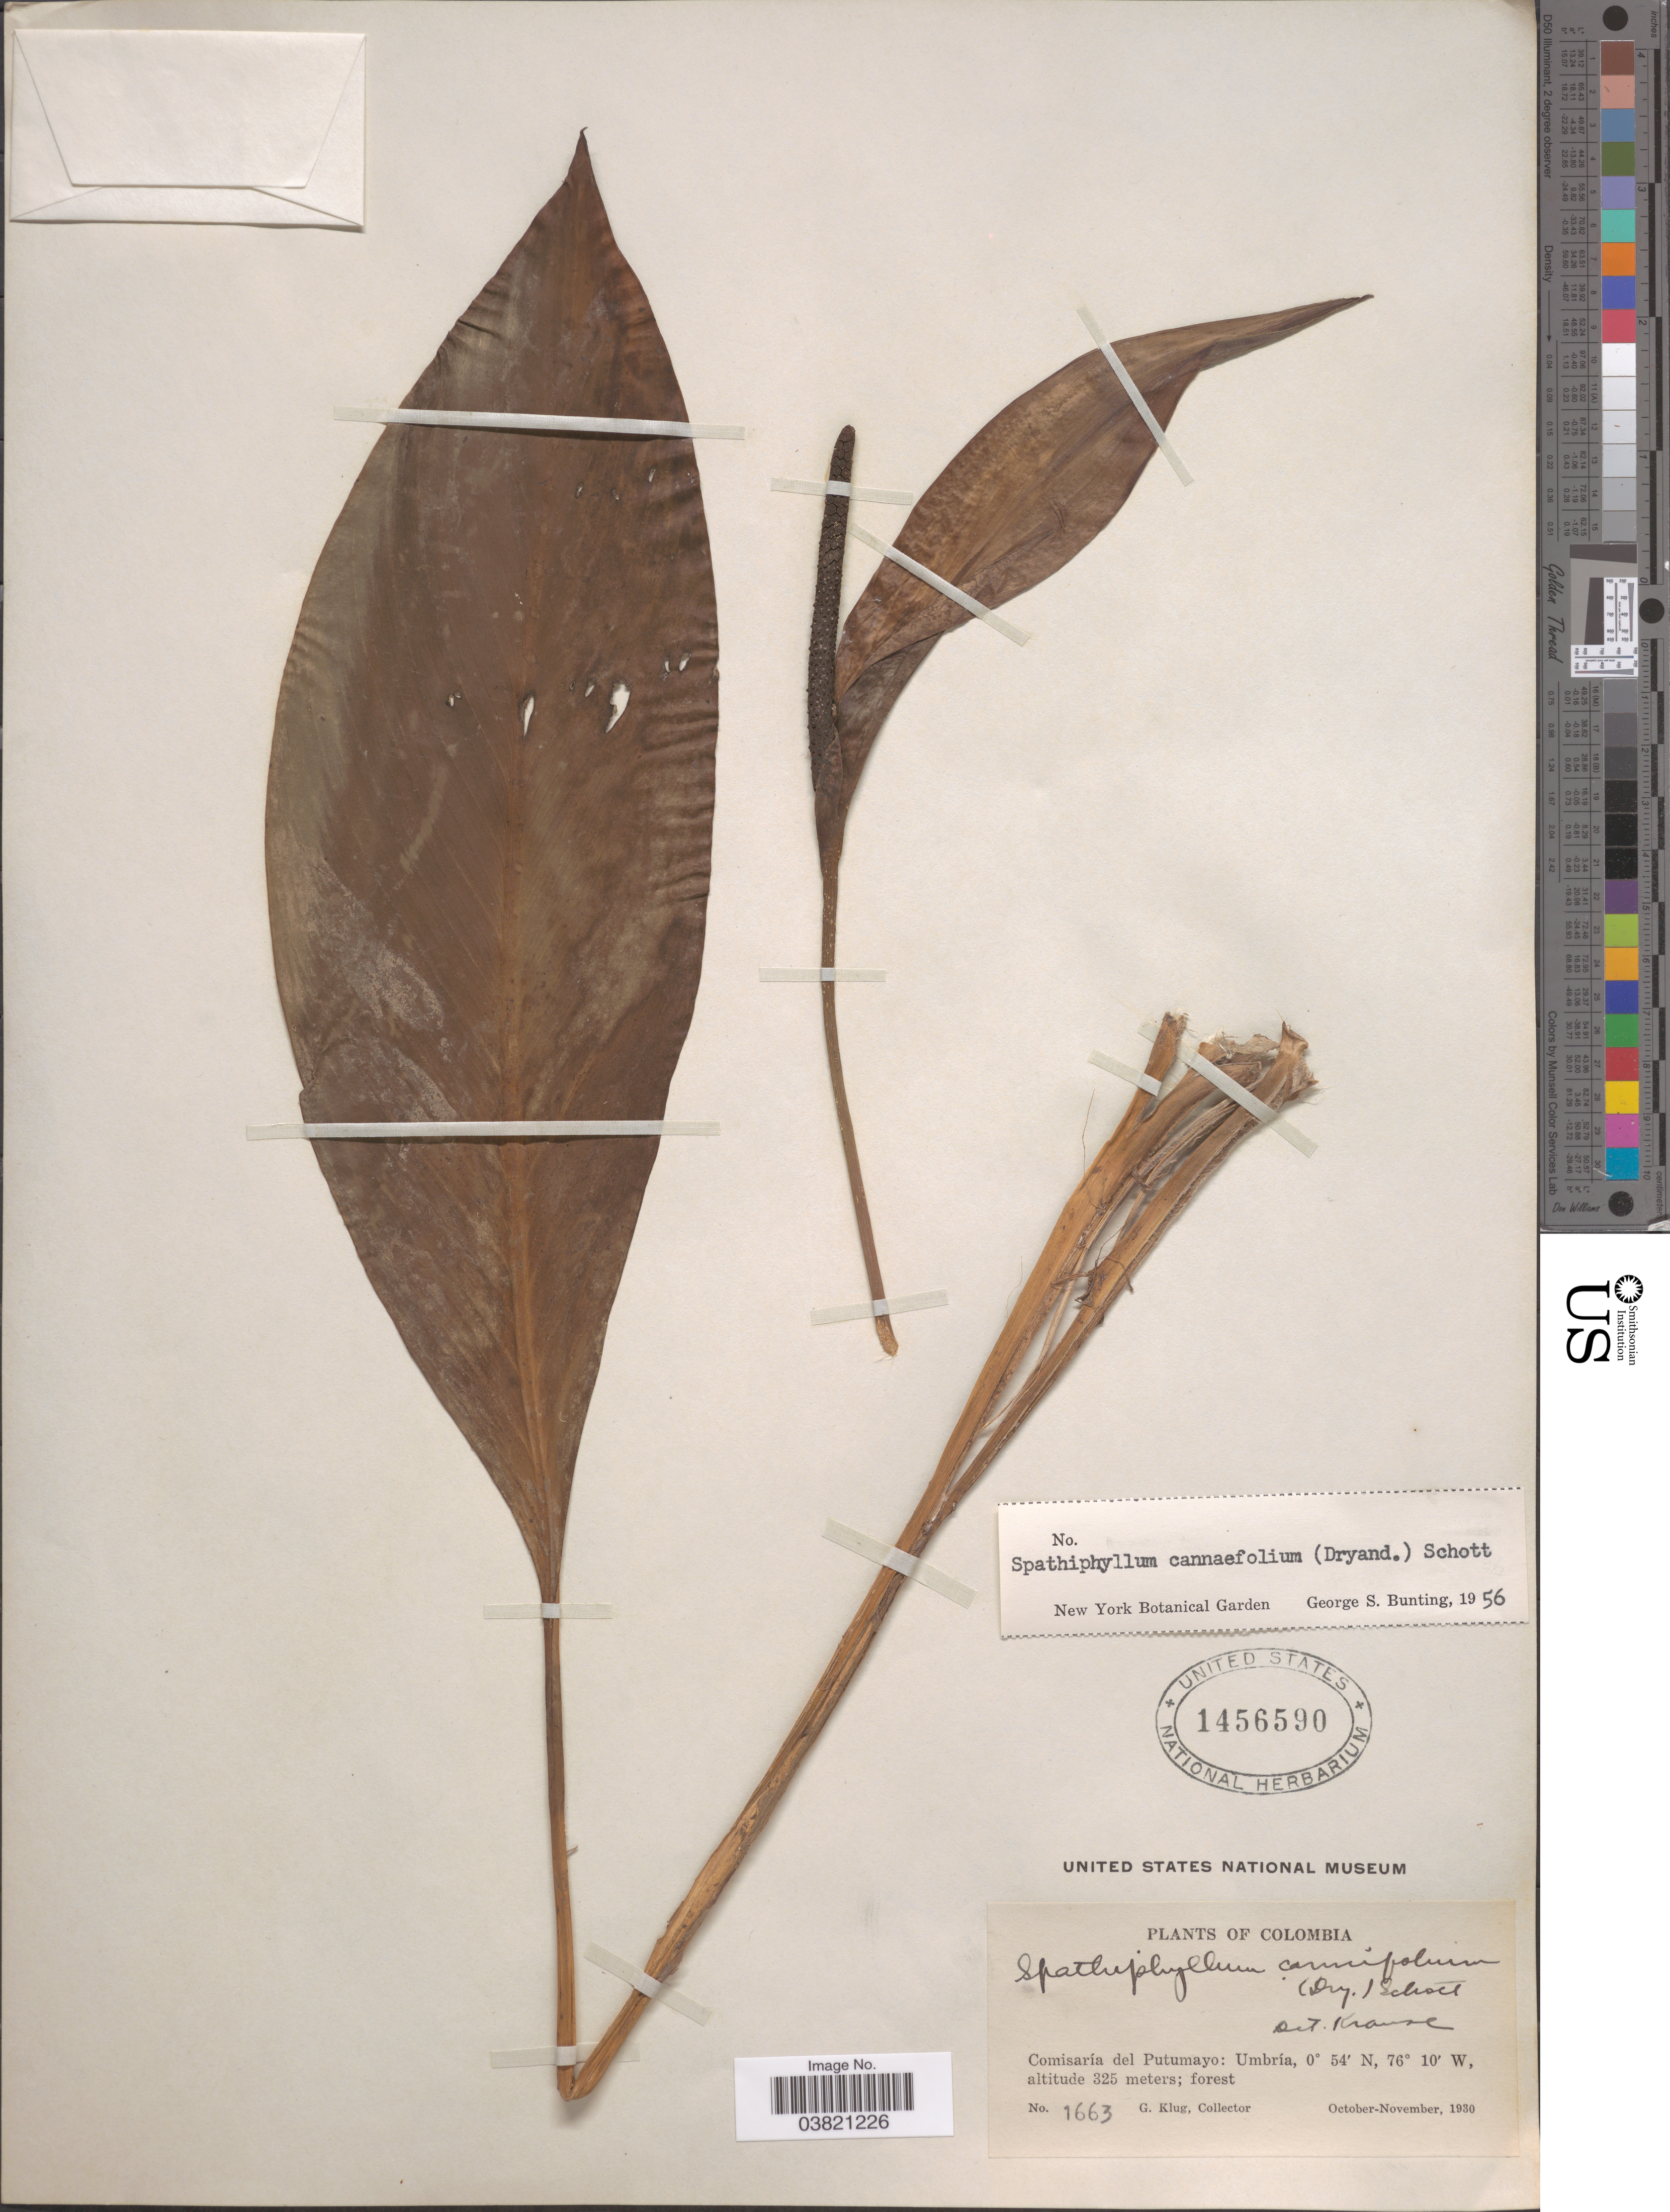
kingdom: Plantae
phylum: Tracheophyta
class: Liliopsida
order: Alismatales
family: Araceae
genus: Spathiphyllum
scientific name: Spathiphyllum cannifolium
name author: (Dryand. ex Sims) Schott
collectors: G. Klug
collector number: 1663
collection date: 1930-10/1930-11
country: Colombia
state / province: Putumayo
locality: Comisaría del Putumayo: Umbría.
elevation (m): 325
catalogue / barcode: US 1456590